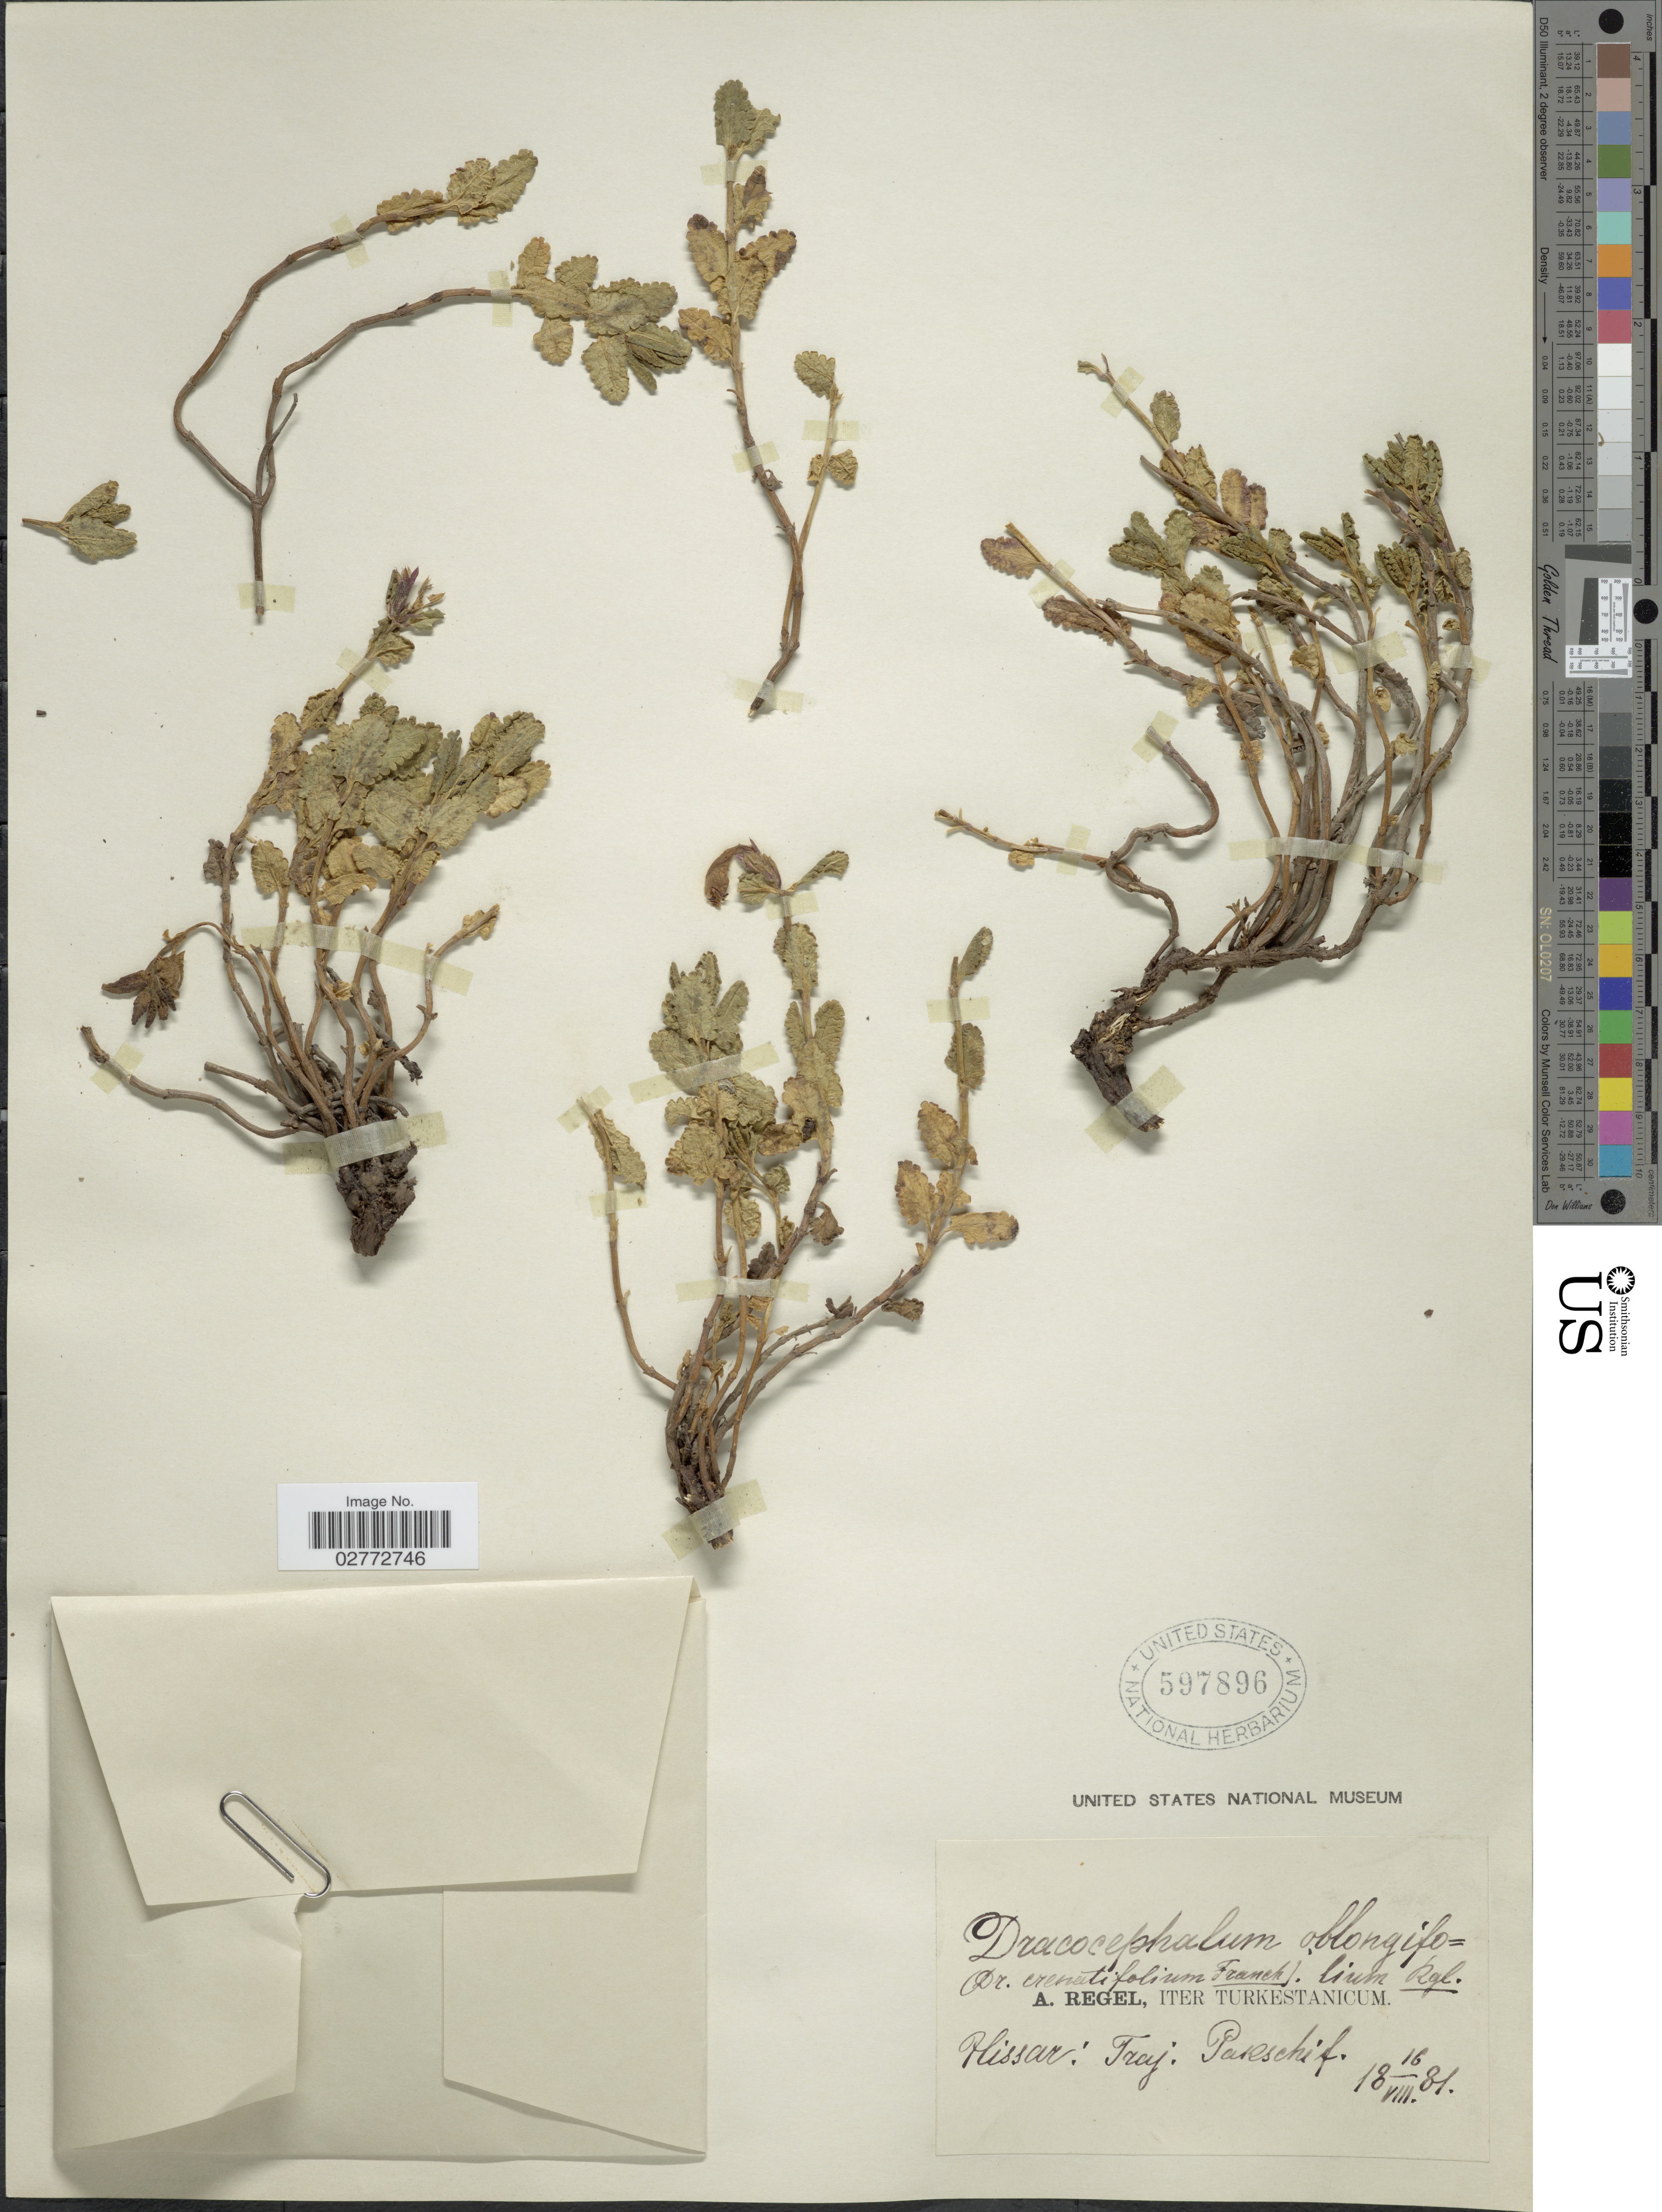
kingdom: Plantae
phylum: Tracheophyta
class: Magnoliopsida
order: Lamiales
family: Lamiaceae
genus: Dracocephalum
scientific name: Dracocephalum oblongifolium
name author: Regel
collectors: A. Regel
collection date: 1881-08-16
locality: Tlissar: Traj: Pareschif. [interpreted] Iter Turkestanicum.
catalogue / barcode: US 597896